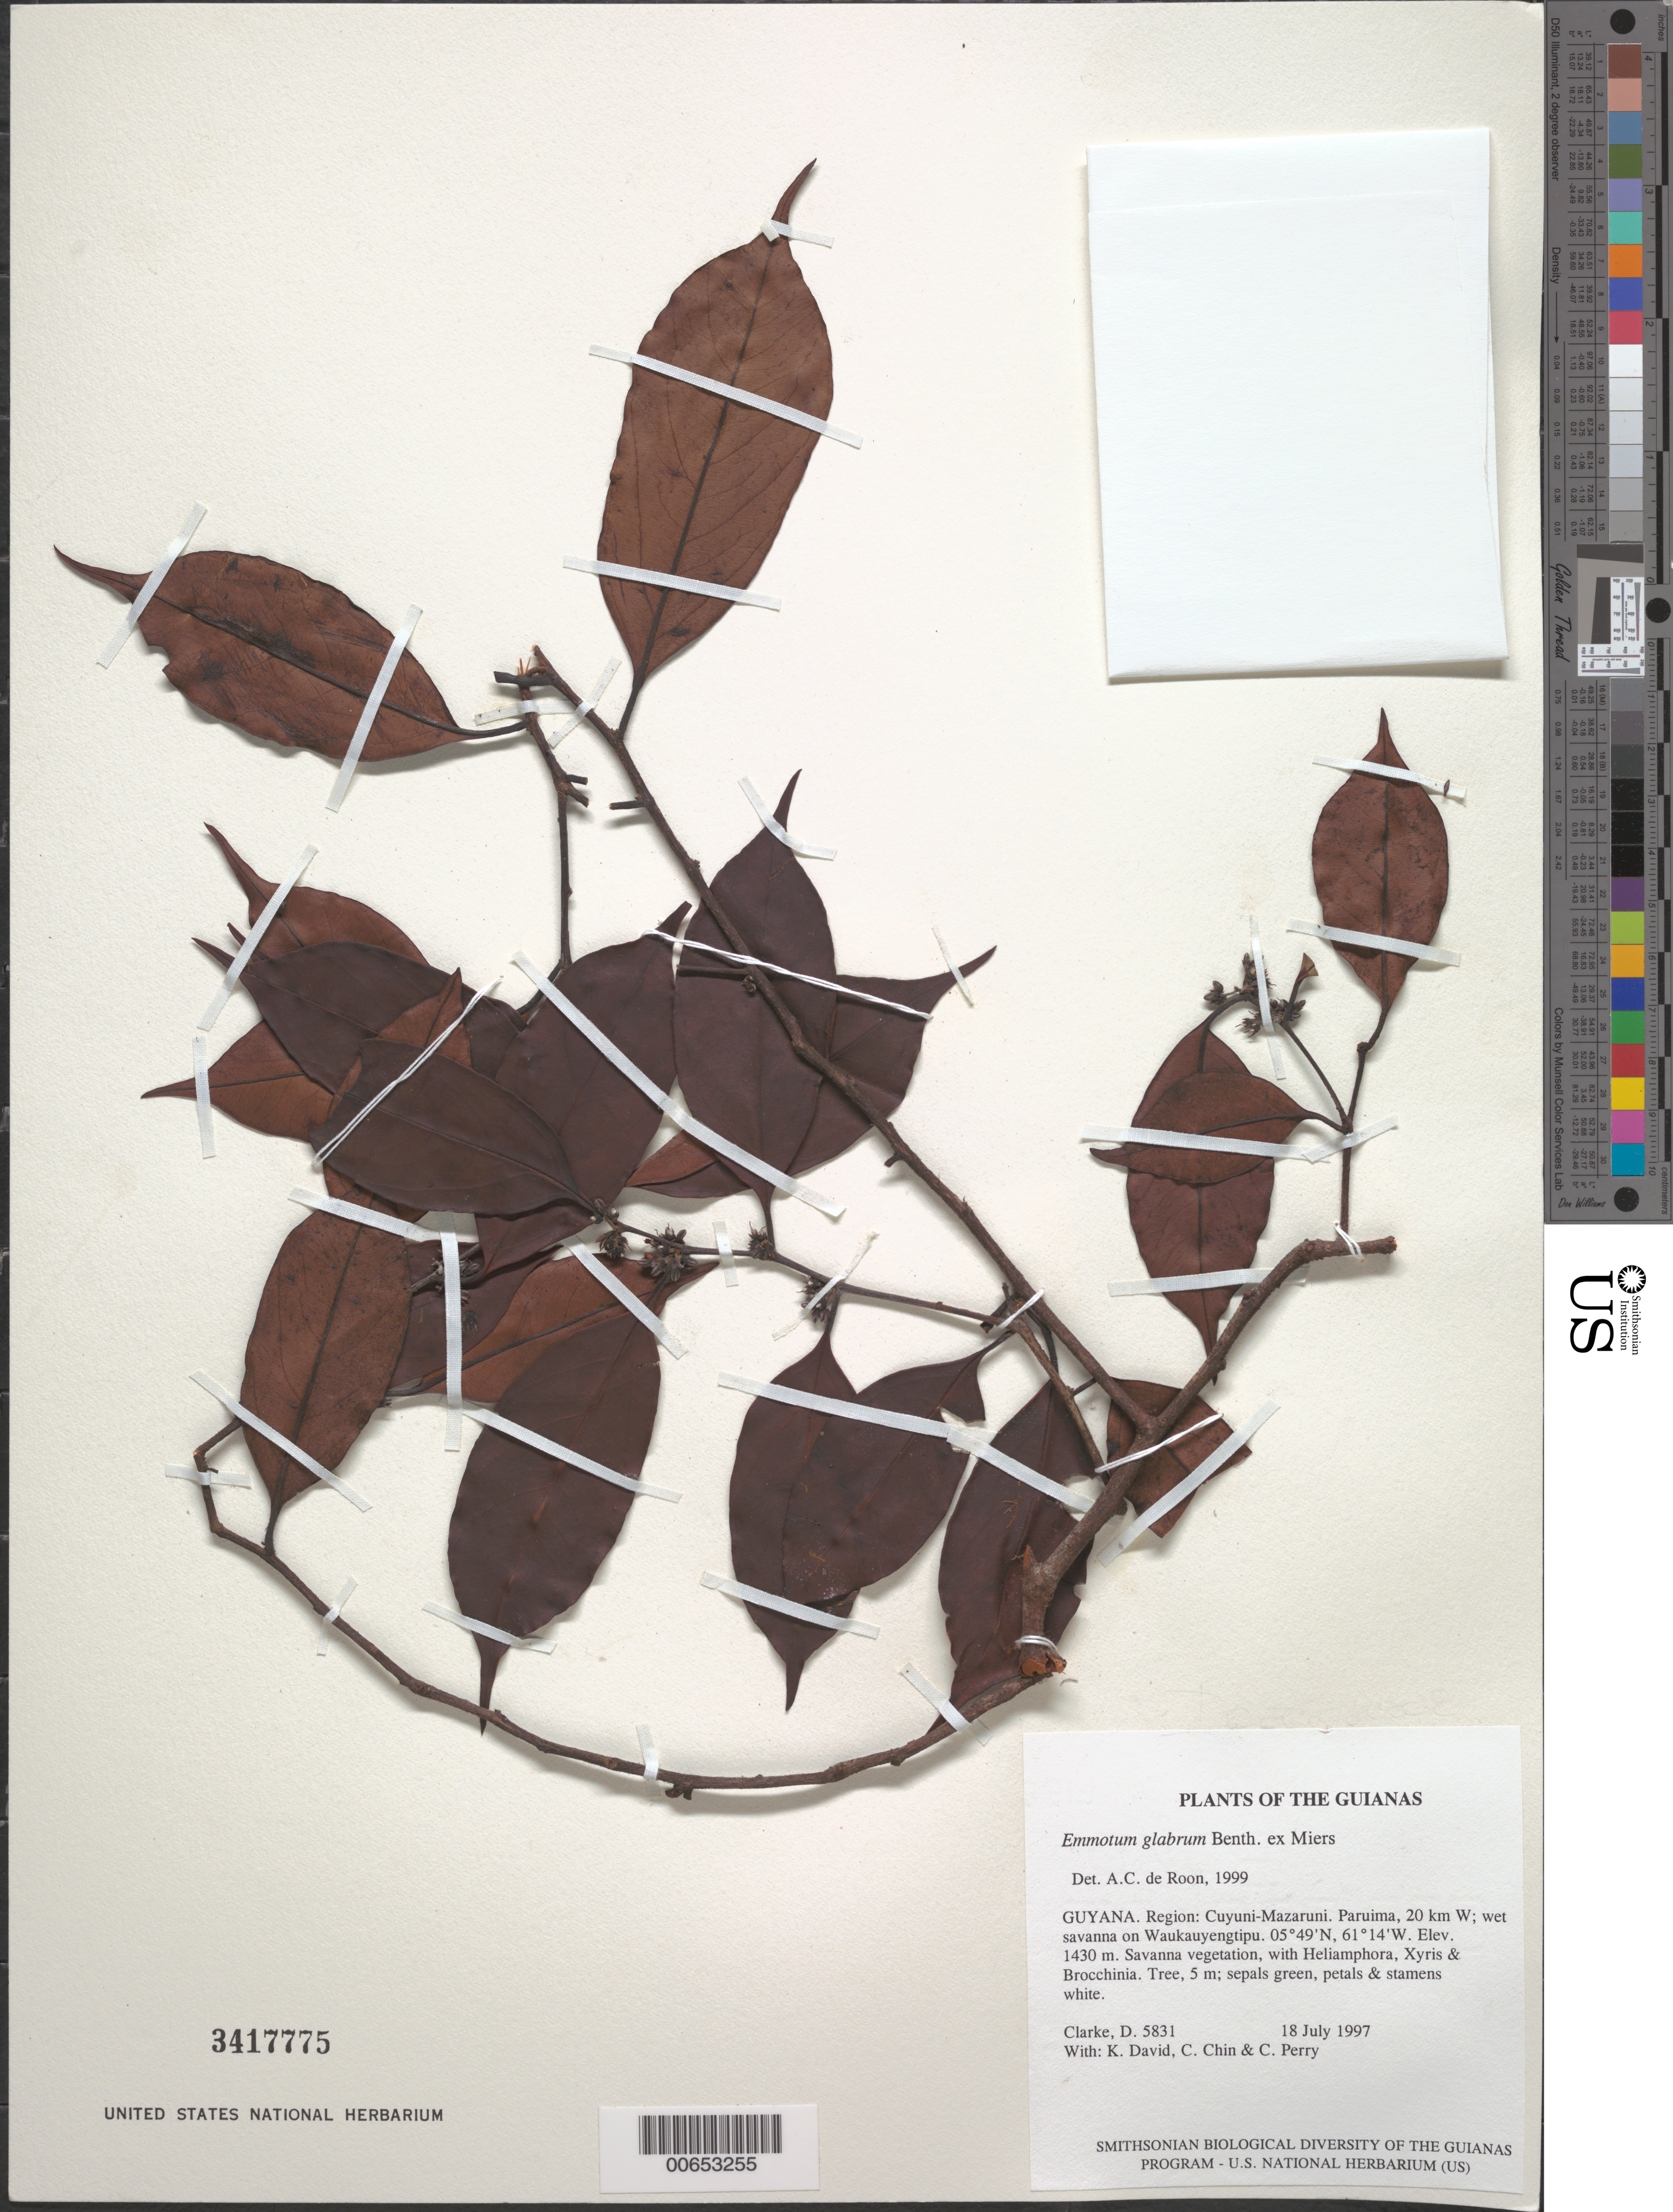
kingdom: Plantae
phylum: Tracheophyta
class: Magnoliopsida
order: Metteniusales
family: Metteniusaceae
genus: Emmotum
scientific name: Emmotum glabrum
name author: Benth. ex Miers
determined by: de Roon, A. C.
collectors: H. D. Clarke, K. David, C. Chin & C. Perry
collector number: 5831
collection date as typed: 18 July 1997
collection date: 1997-07-18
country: Guyana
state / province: Cuyuni-Mazaruni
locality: Paruima, 20 km W; wet savanna on Waukauyengtipu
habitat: Savanna vegetation, with Heliamphora, Xyris & Brocchinia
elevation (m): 1430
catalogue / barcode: US 3417775